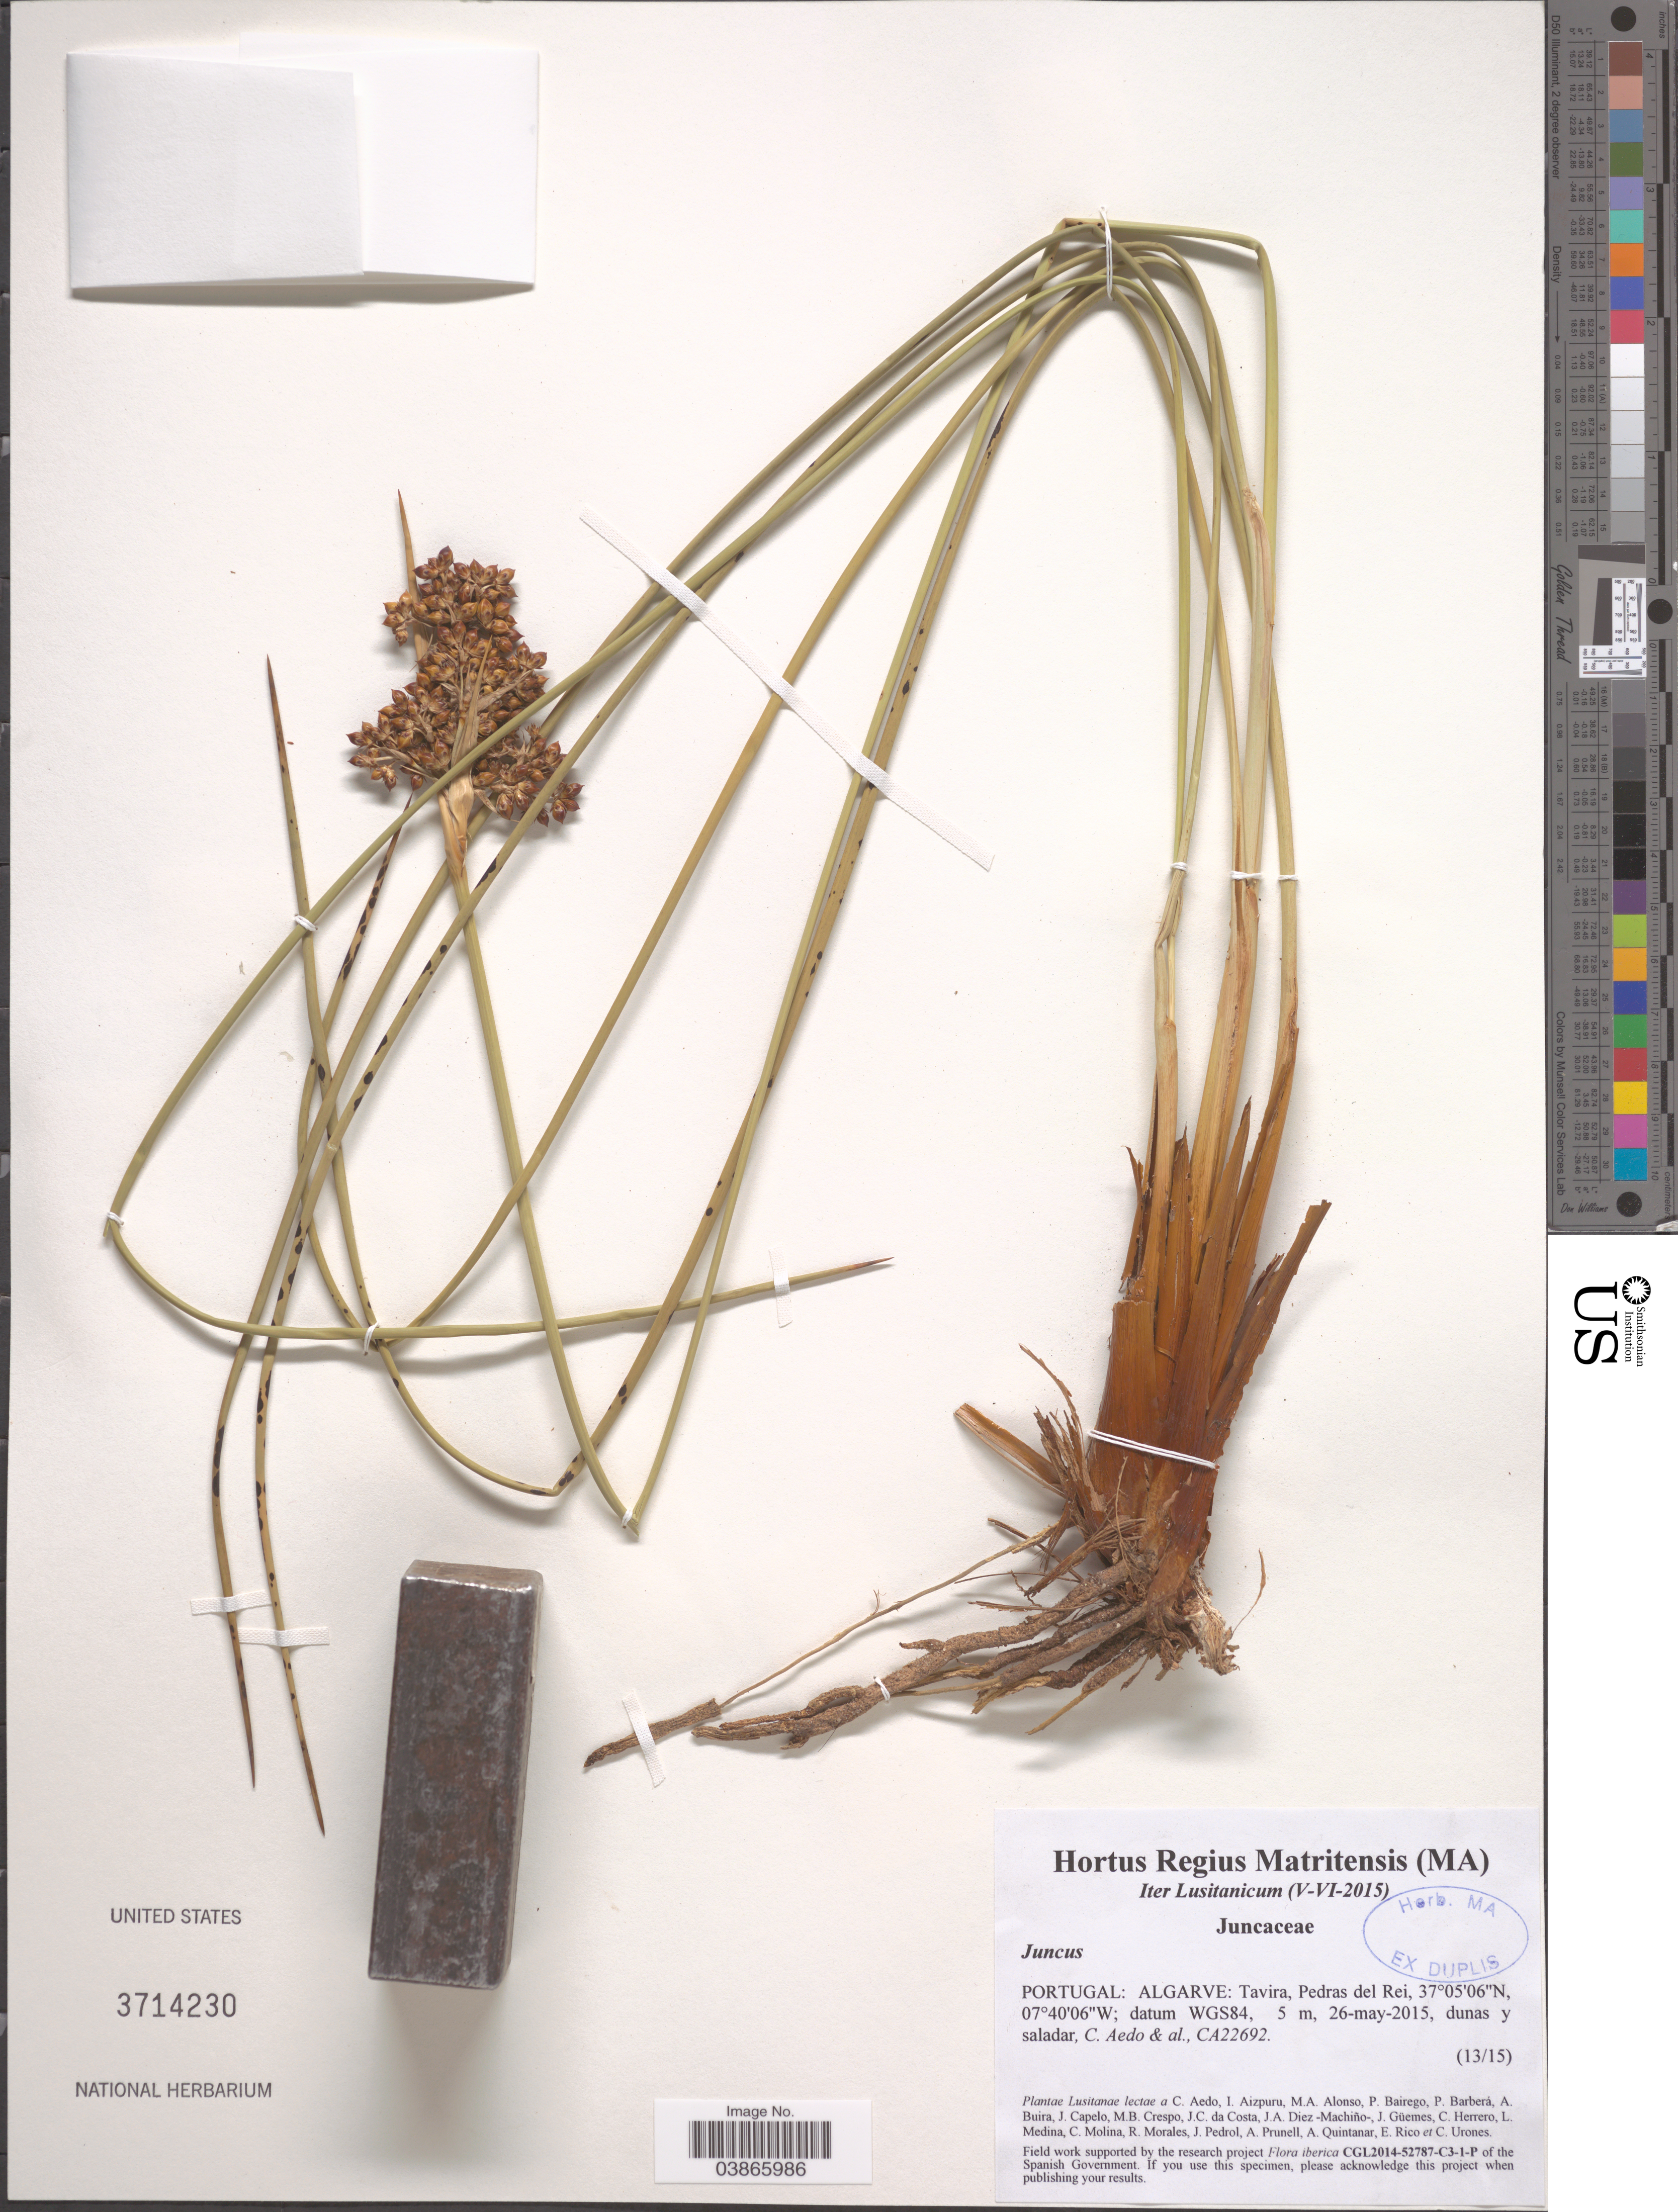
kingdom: Plantae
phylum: Tracheophyta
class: Liliopsida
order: Poales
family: Juncaceae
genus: Juncus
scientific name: Juncus sp.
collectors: C. Aedo & et al.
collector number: CA22692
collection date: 2015-05-26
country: Portugal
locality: Algarve: Tavira, Pedras del Rei; datum WGS84.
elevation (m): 5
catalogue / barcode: US 3714230